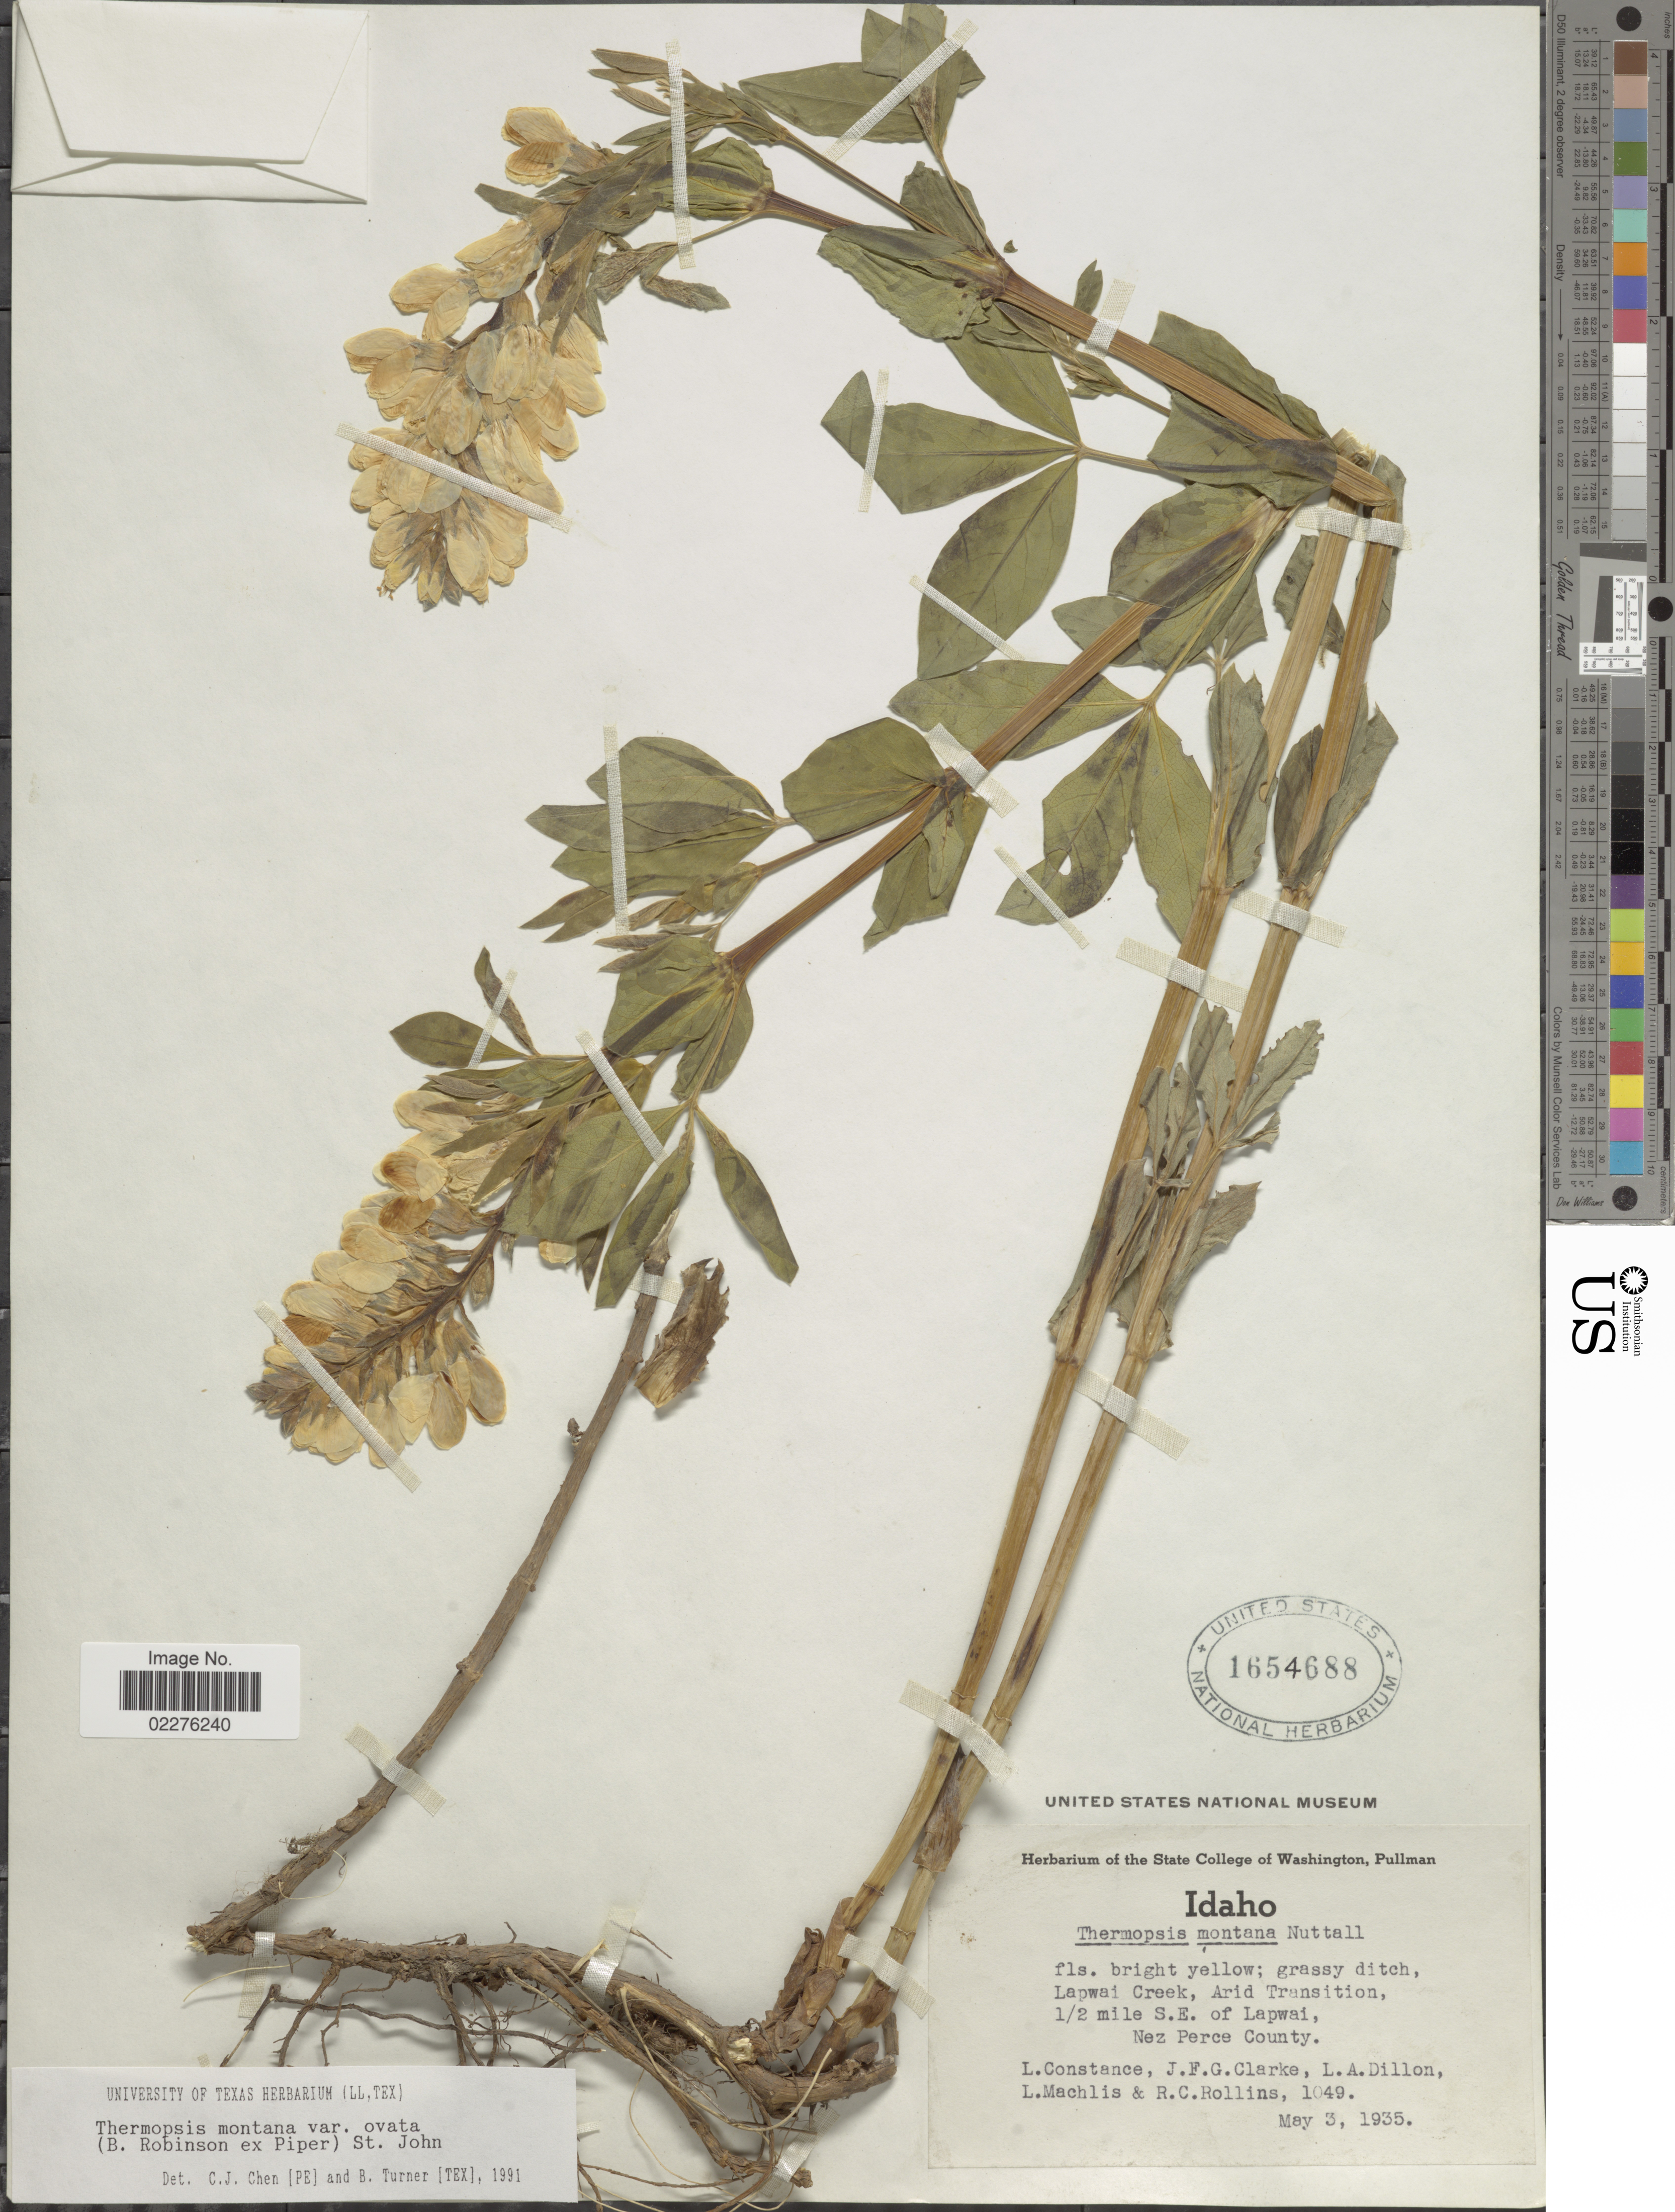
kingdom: Plantae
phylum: Tracheophyta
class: Magnoliopsida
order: Fabales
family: Fabaceae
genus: Thermopsis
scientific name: Thermopsis montana var. ovata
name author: (B.L. Rob. ex Piper) H. St. John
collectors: L. Constance, J. F. Clarke, L. Dillon, L. Machlis & R. C. Rollins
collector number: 1049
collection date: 1935-05-03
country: United States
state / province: Idaho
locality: Lapwai Creek, Arid Transition, ½ mile S.E. of Lapwai, Nez Perce County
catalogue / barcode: US 1654688